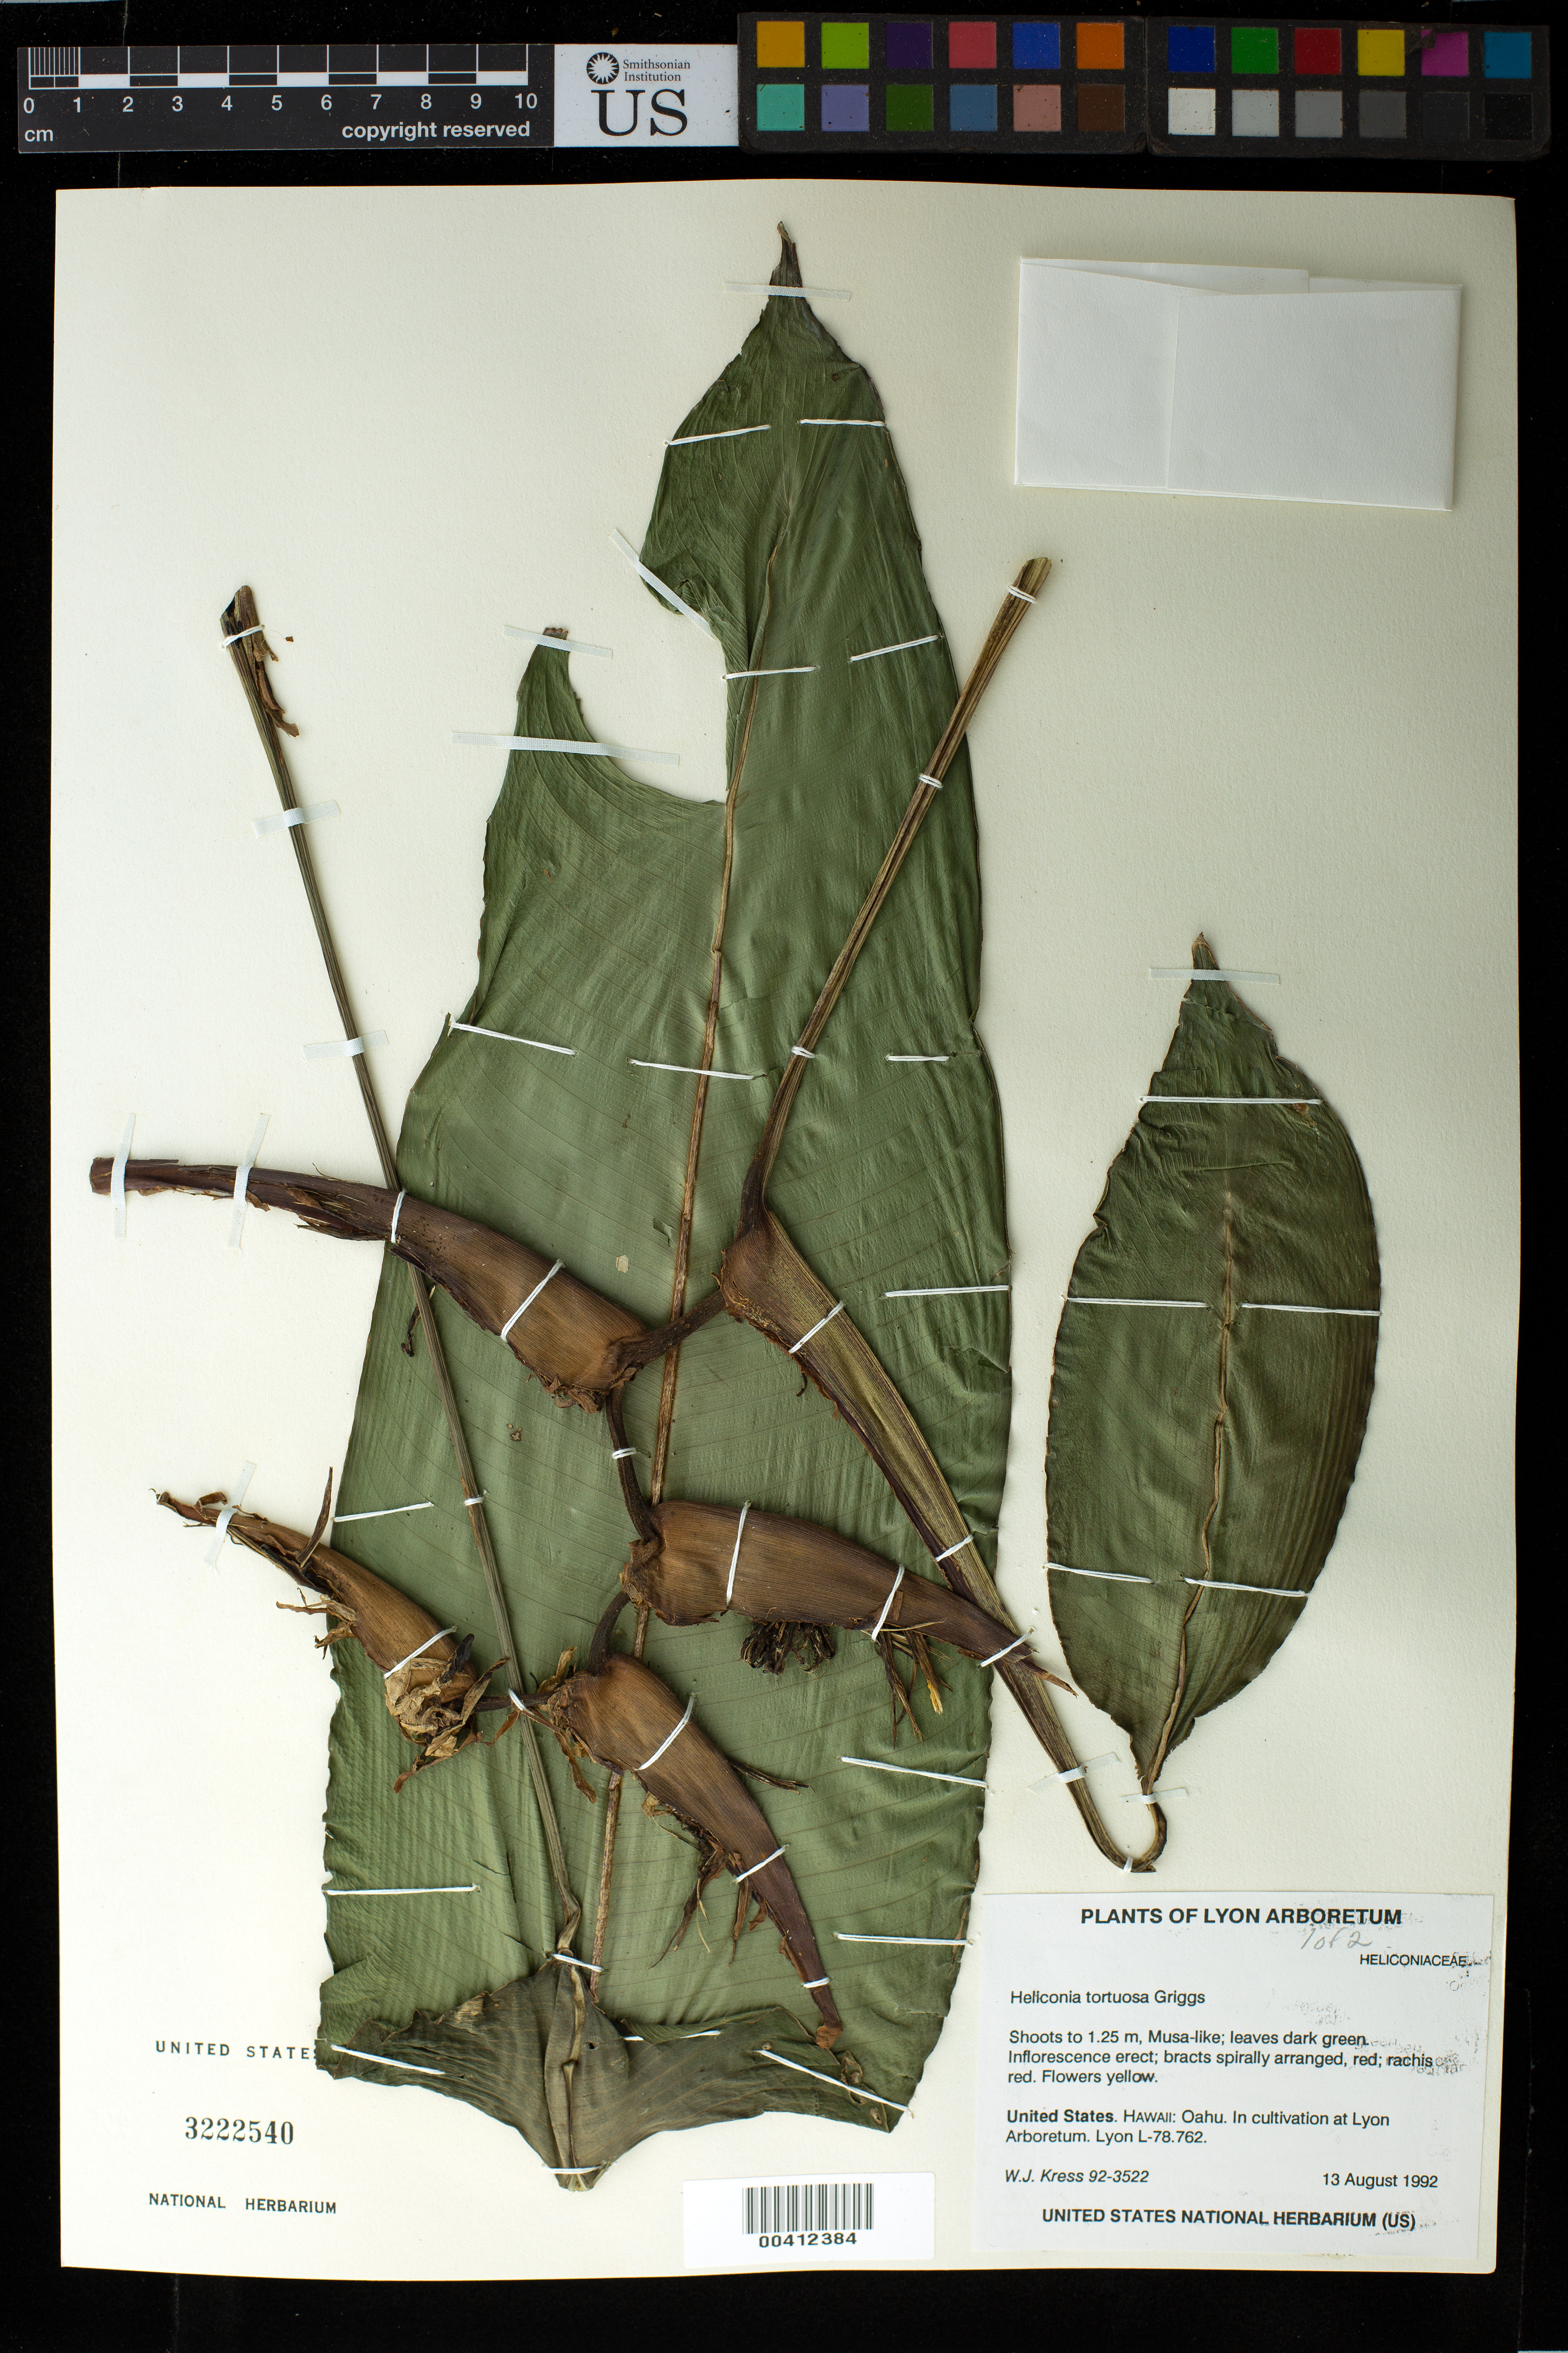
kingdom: Plantae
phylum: Tracheophyta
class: Liliopsida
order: Zingiberales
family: Heliconiaceae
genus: Heliconia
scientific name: Heliconia tortuosa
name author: R.F. Griggs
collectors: W. J. Kress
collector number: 92-3522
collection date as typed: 13 Aug 1992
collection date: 1992-08-13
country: United States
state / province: Hawaii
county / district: Honolulu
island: Oahu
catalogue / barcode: US 3222540